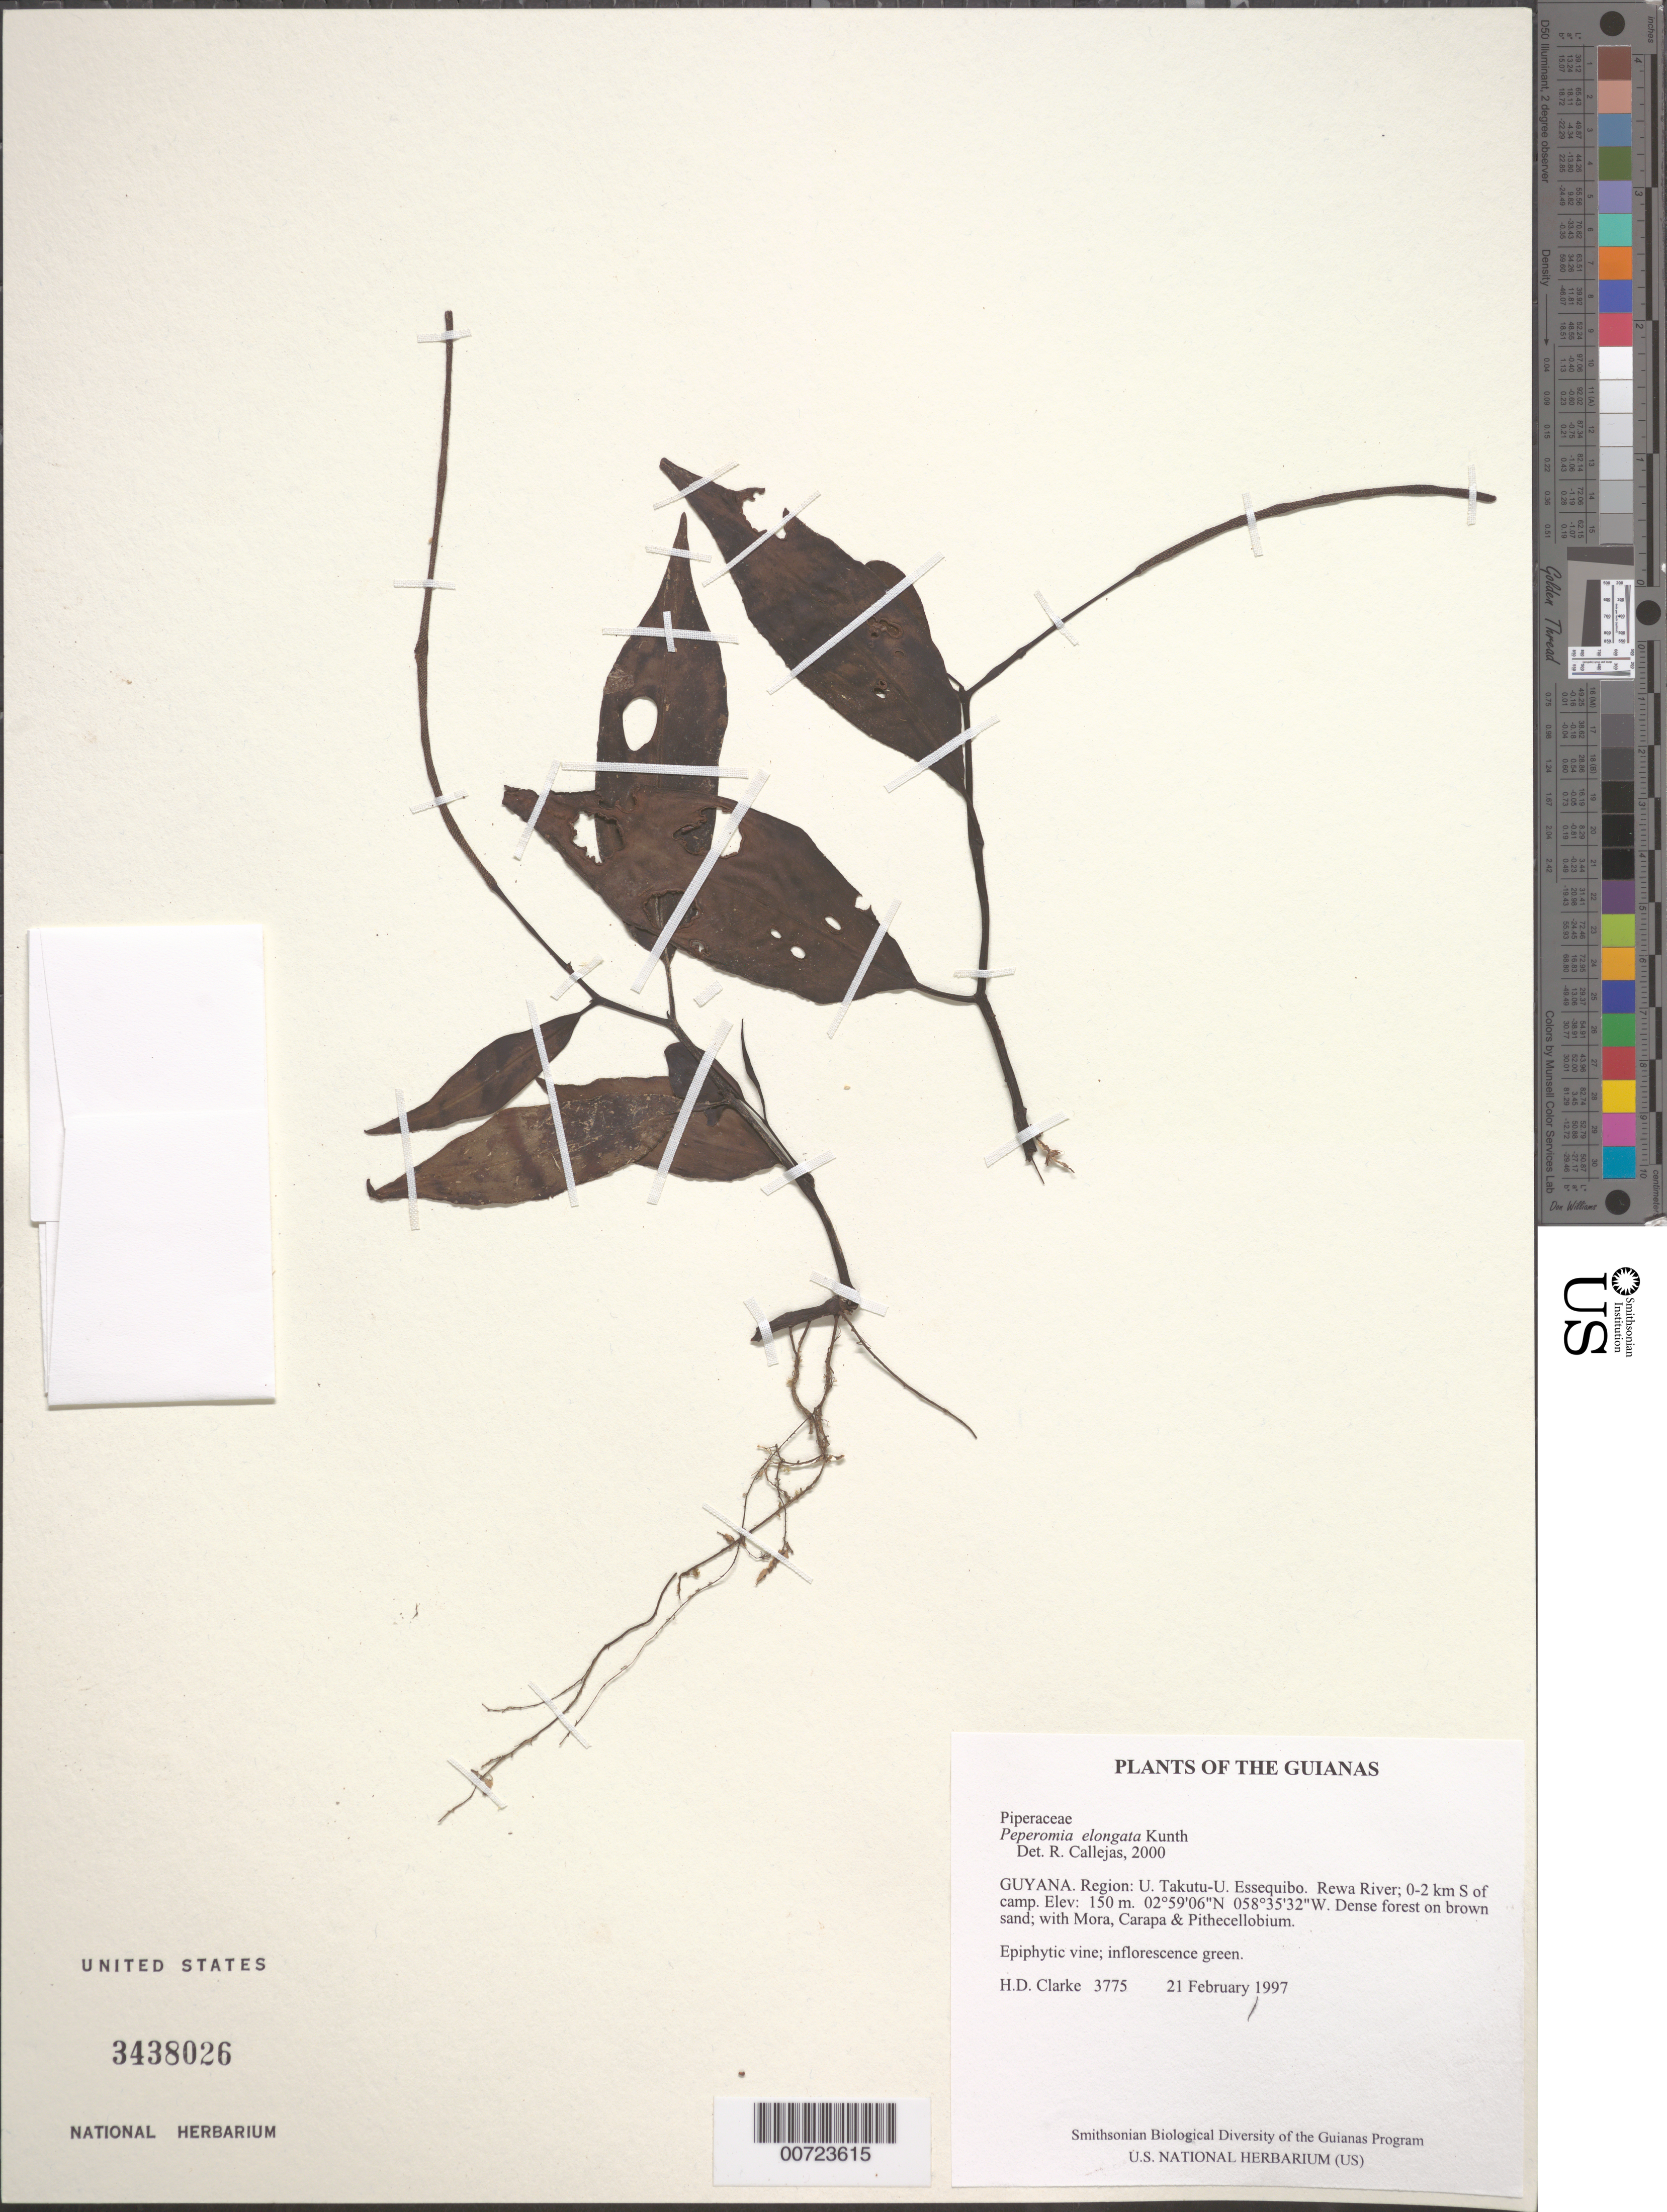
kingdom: Plantae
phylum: Tracheophyta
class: Magnoliopsida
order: Piperales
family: Piperaceae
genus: Peperomia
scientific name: Peperomia elongata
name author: Kunth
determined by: Callejas, Ricardo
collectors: H. D. Clarke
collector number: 3775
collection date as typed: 21 February 1997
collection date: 1997-02-21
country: Guyana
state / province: U. Takutu-U. Essequibo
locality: Rewa River; 0-2 km S of camp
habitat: Dense forest on brown sand; with Mora, Carapa & Pithecellobium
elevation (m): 150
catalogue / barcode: US 3438026